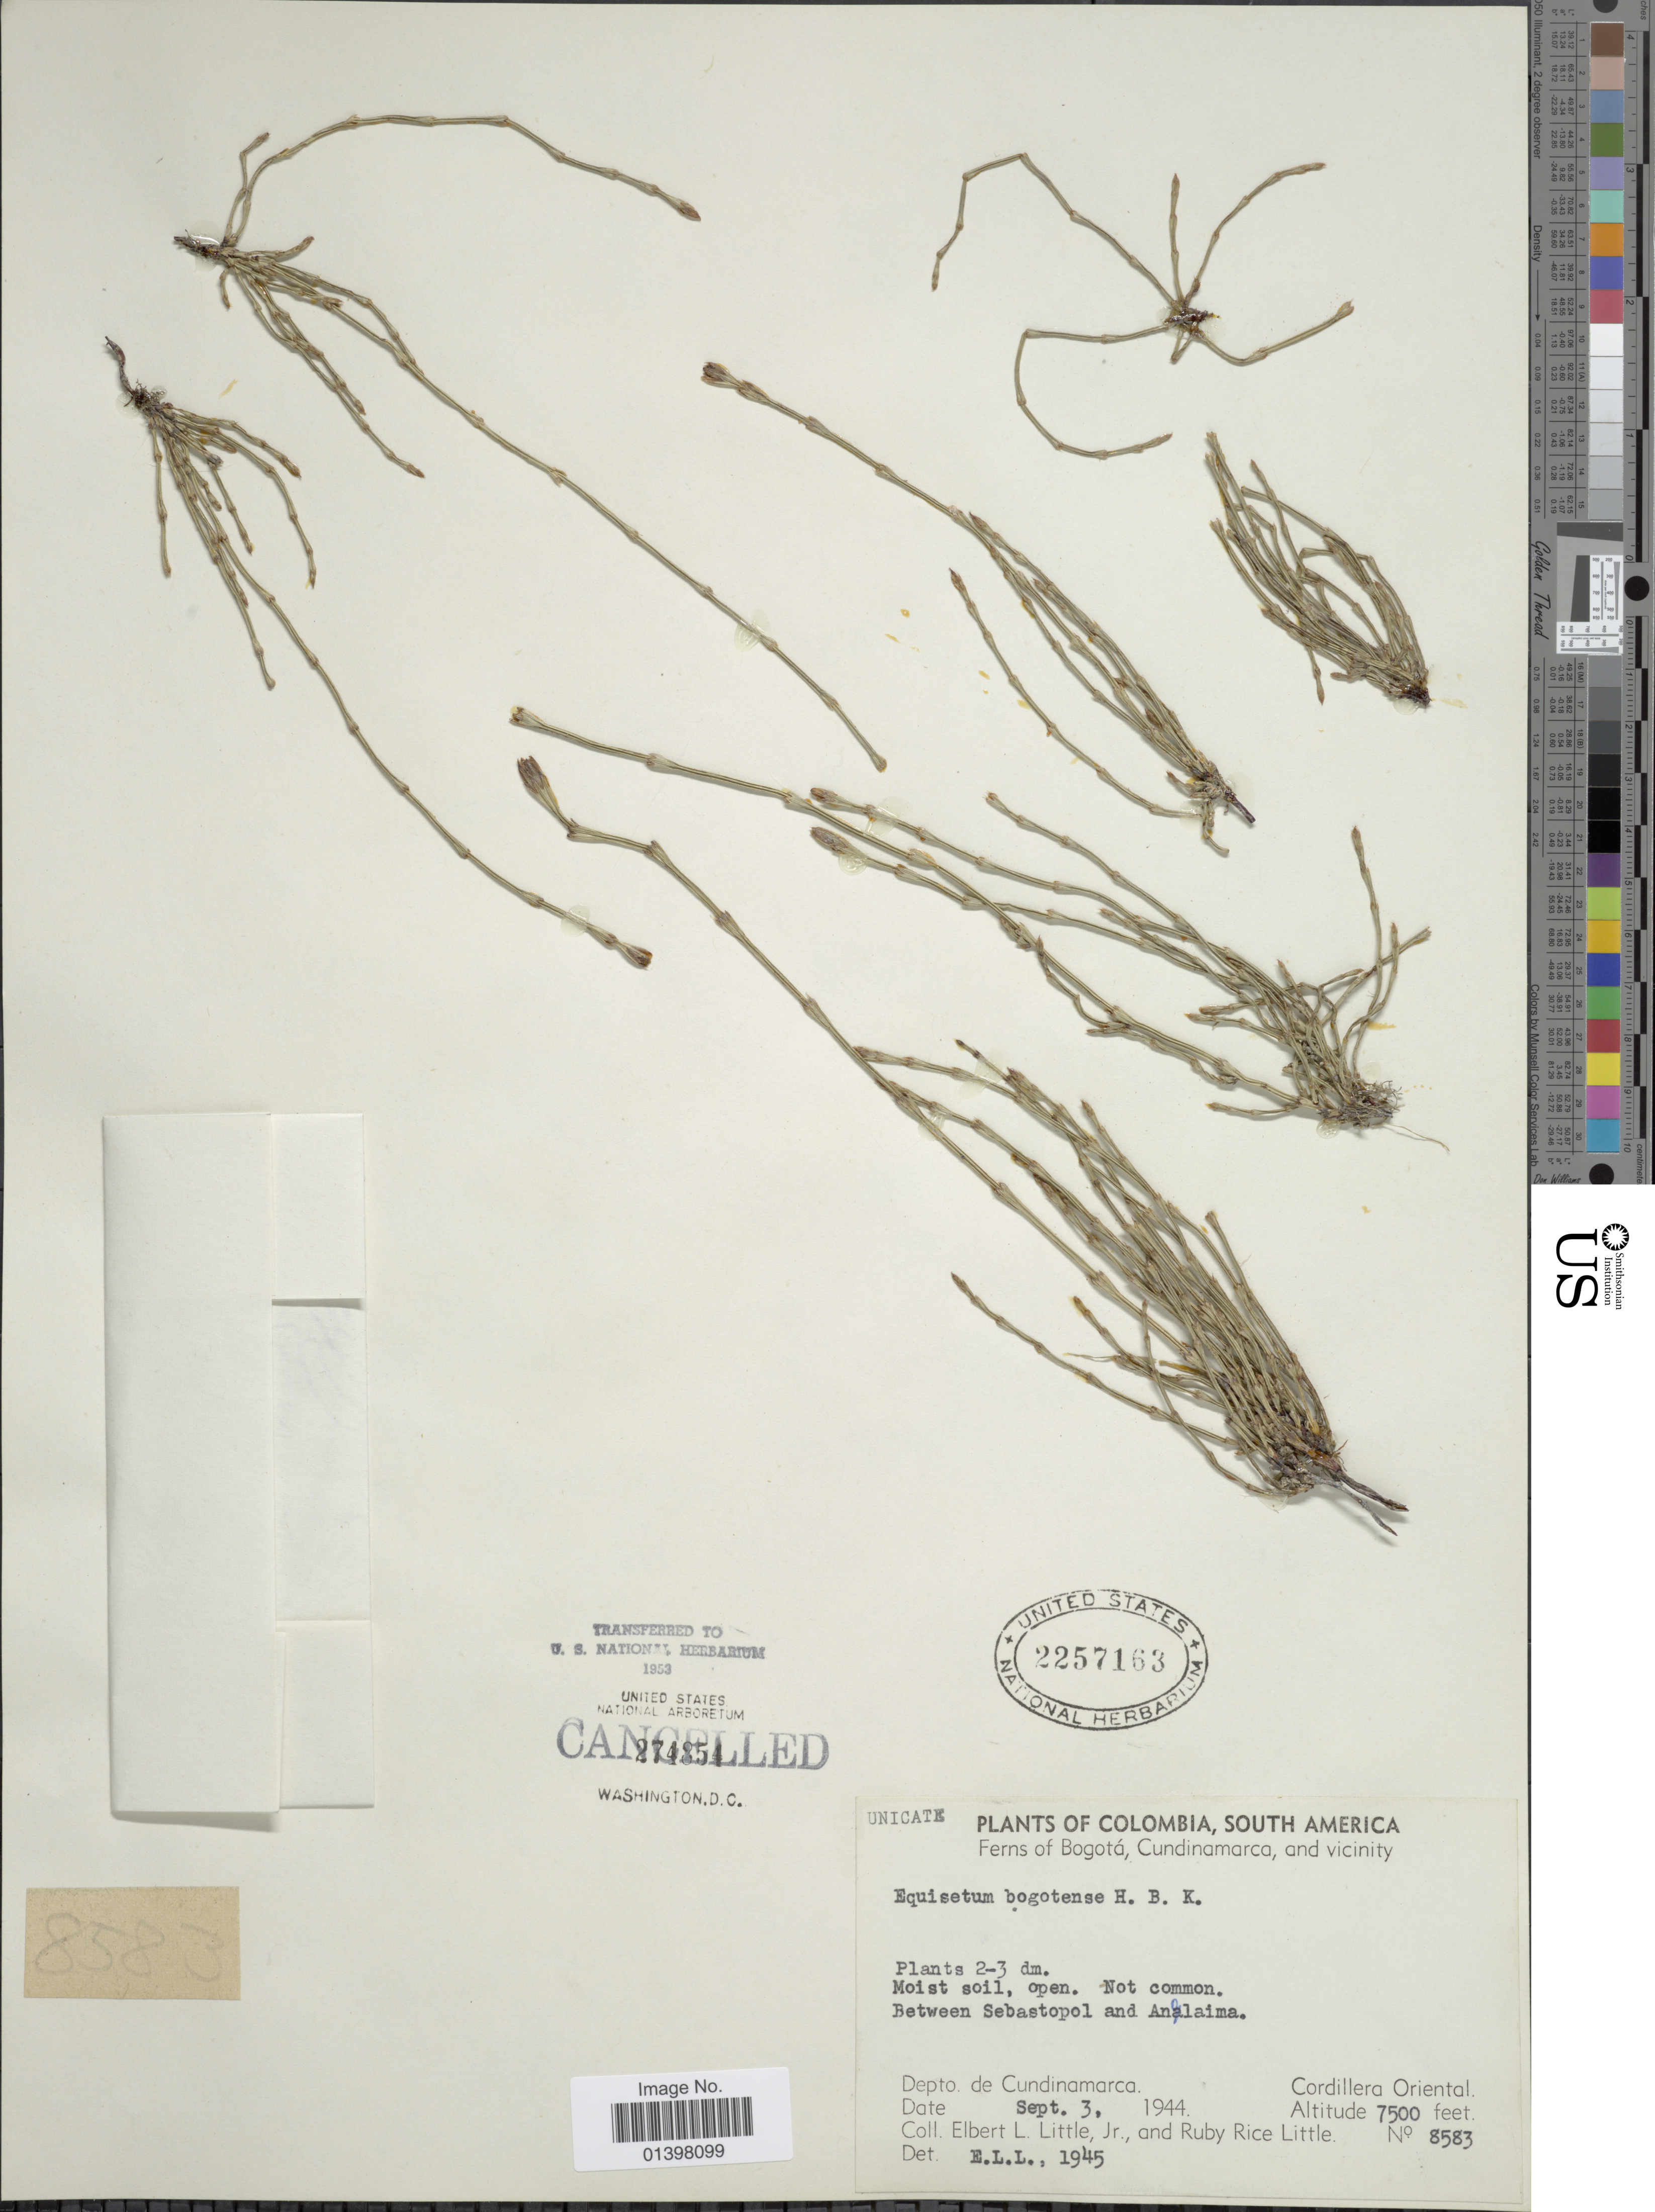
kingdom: Plantae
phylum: Tracheophyta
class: Polypodiopsida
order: Equisetales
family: Equisetaceae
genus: Equisetum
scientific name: Equisetum bogotense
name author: Kunth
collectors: E. L. Little & R. R. Little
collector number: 8583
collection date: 1944-09-03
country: Colombia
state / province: Cundinamarca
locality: Ferns of Bogotá, and vicinity, Cordillera Oriental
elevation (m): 2286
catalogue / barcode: US 2257163